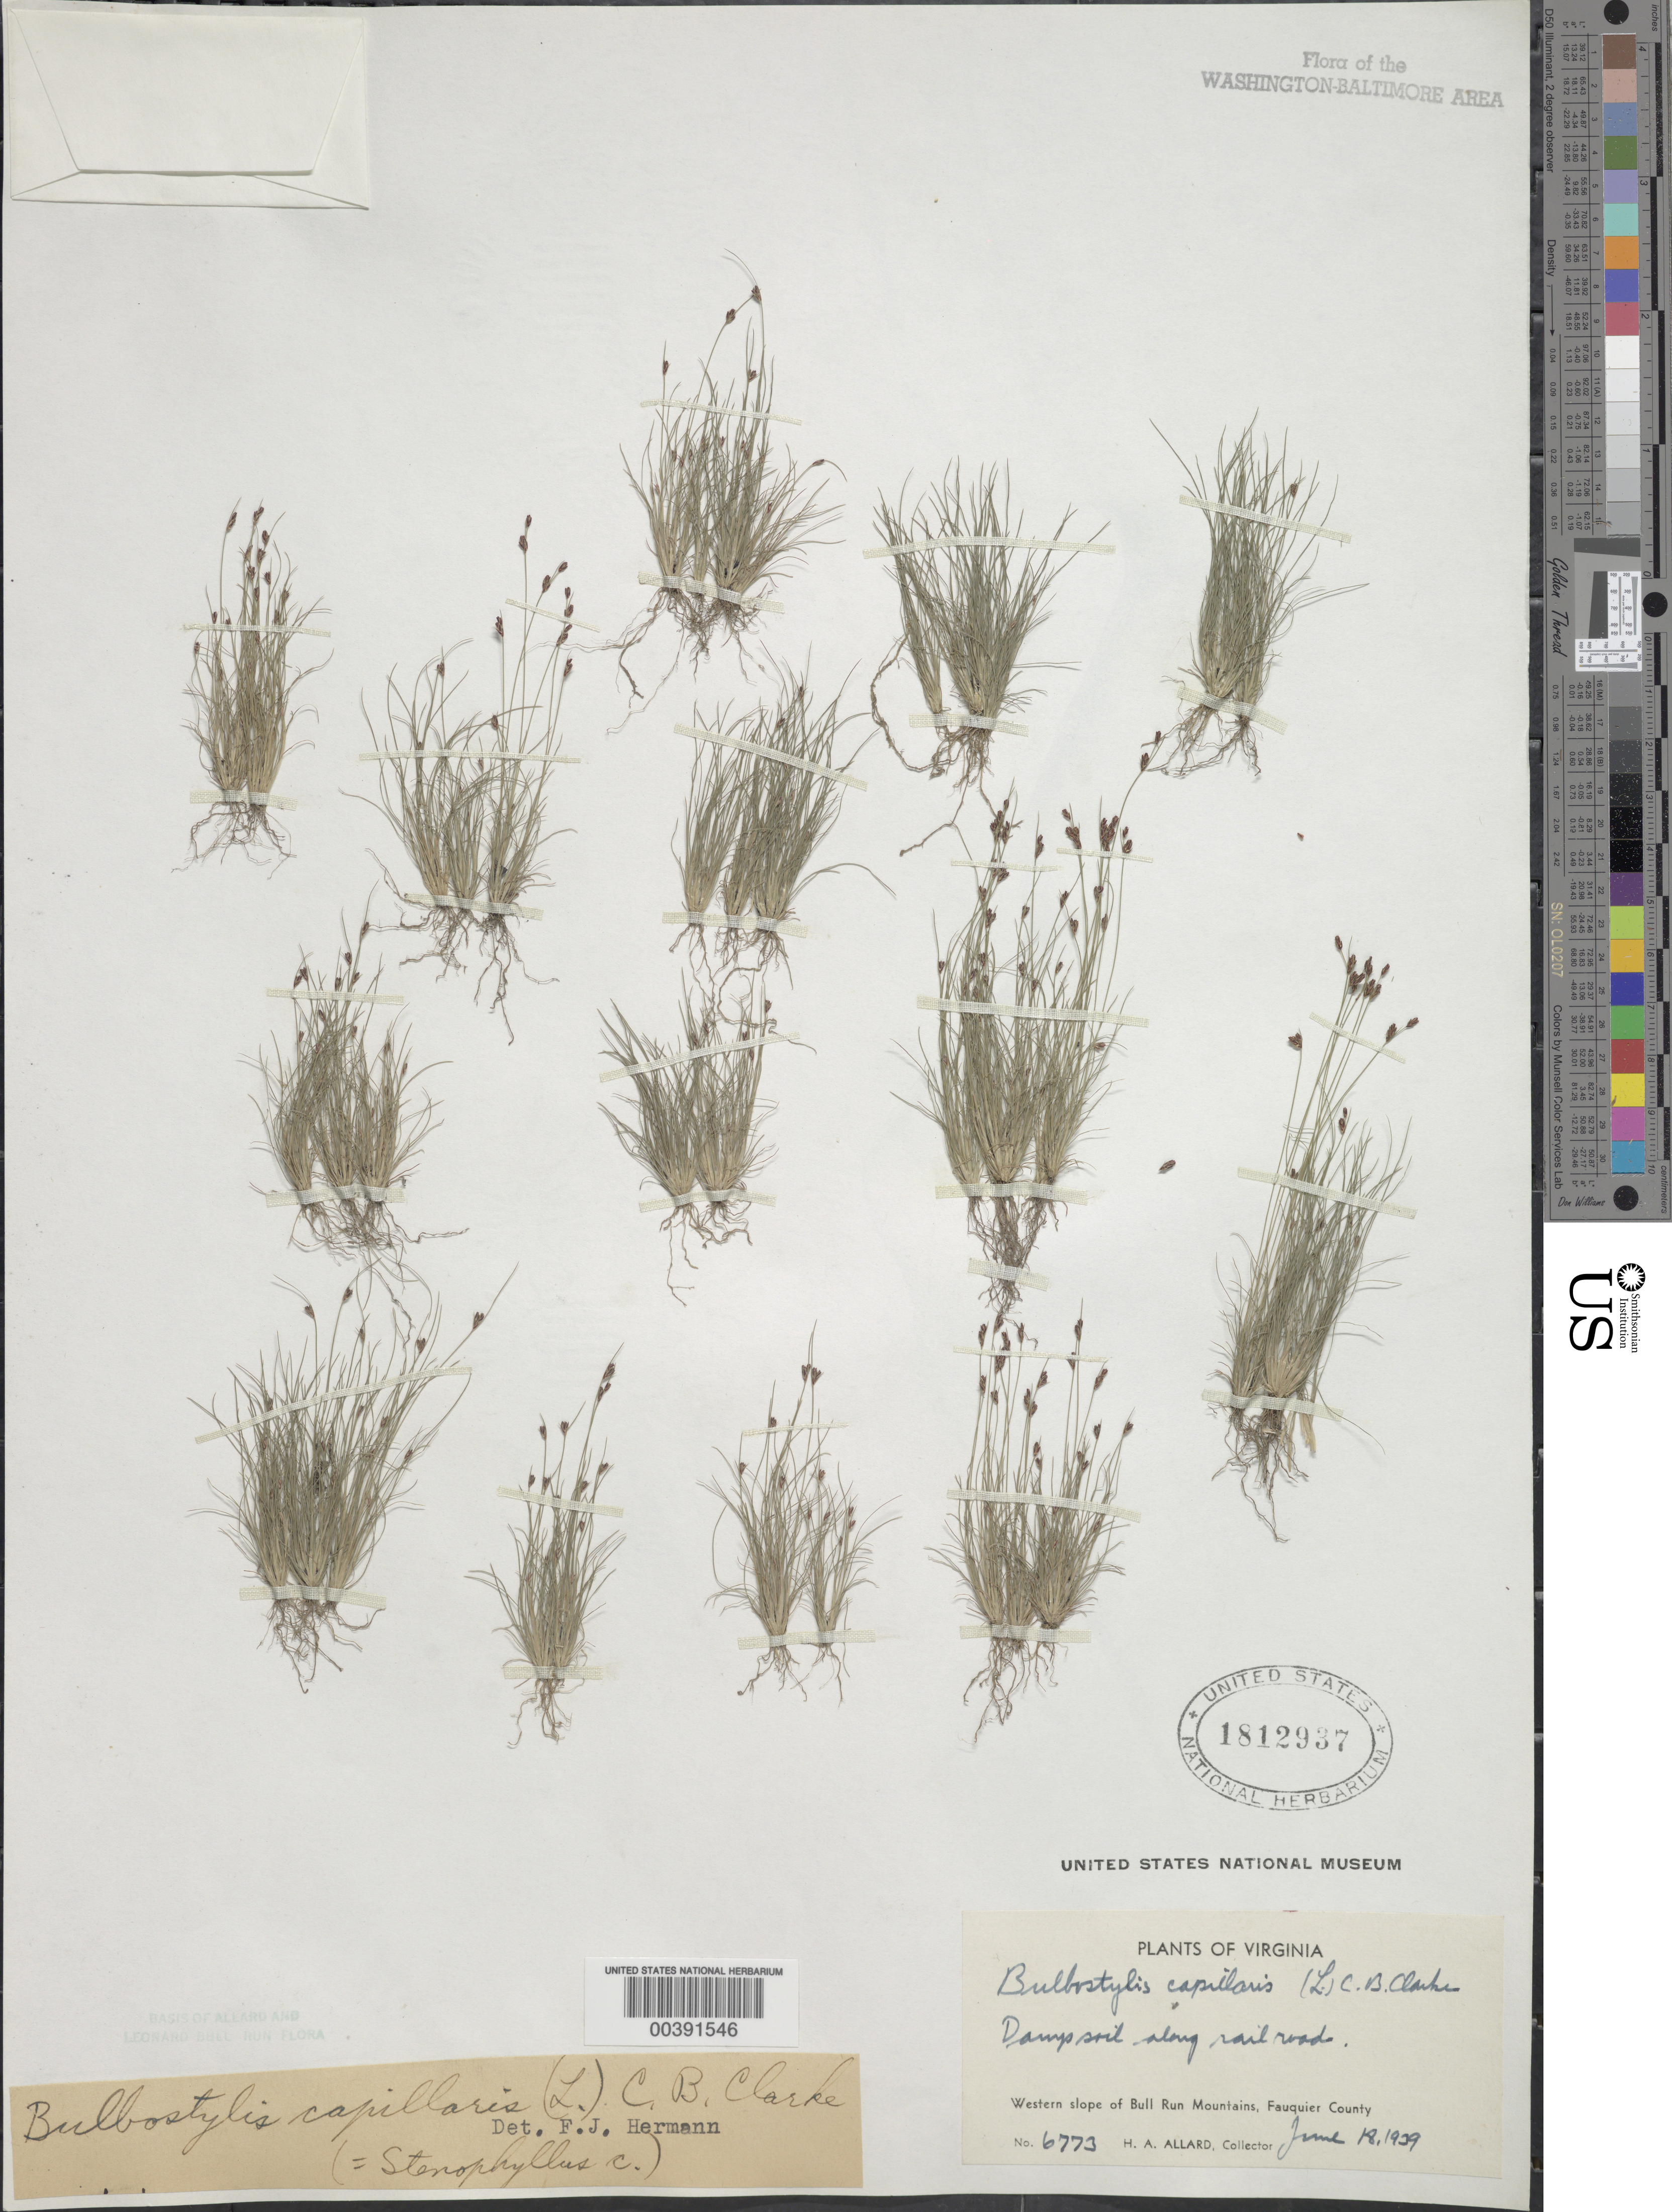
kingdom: Plantae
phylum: Tracheophyta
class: Liliopsida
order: Poales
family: Cyperaceae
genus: Bulbostylis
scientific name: Bulbostylis capillaris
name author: (L.) Kunth ex C.B. Clarke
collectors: H. A. Allard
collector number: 6773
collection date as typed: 18 Jun 1939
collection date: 1939-06-18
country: United States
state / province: Virginia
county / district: Fauquier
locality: Along railroad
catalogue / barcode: US 1812937